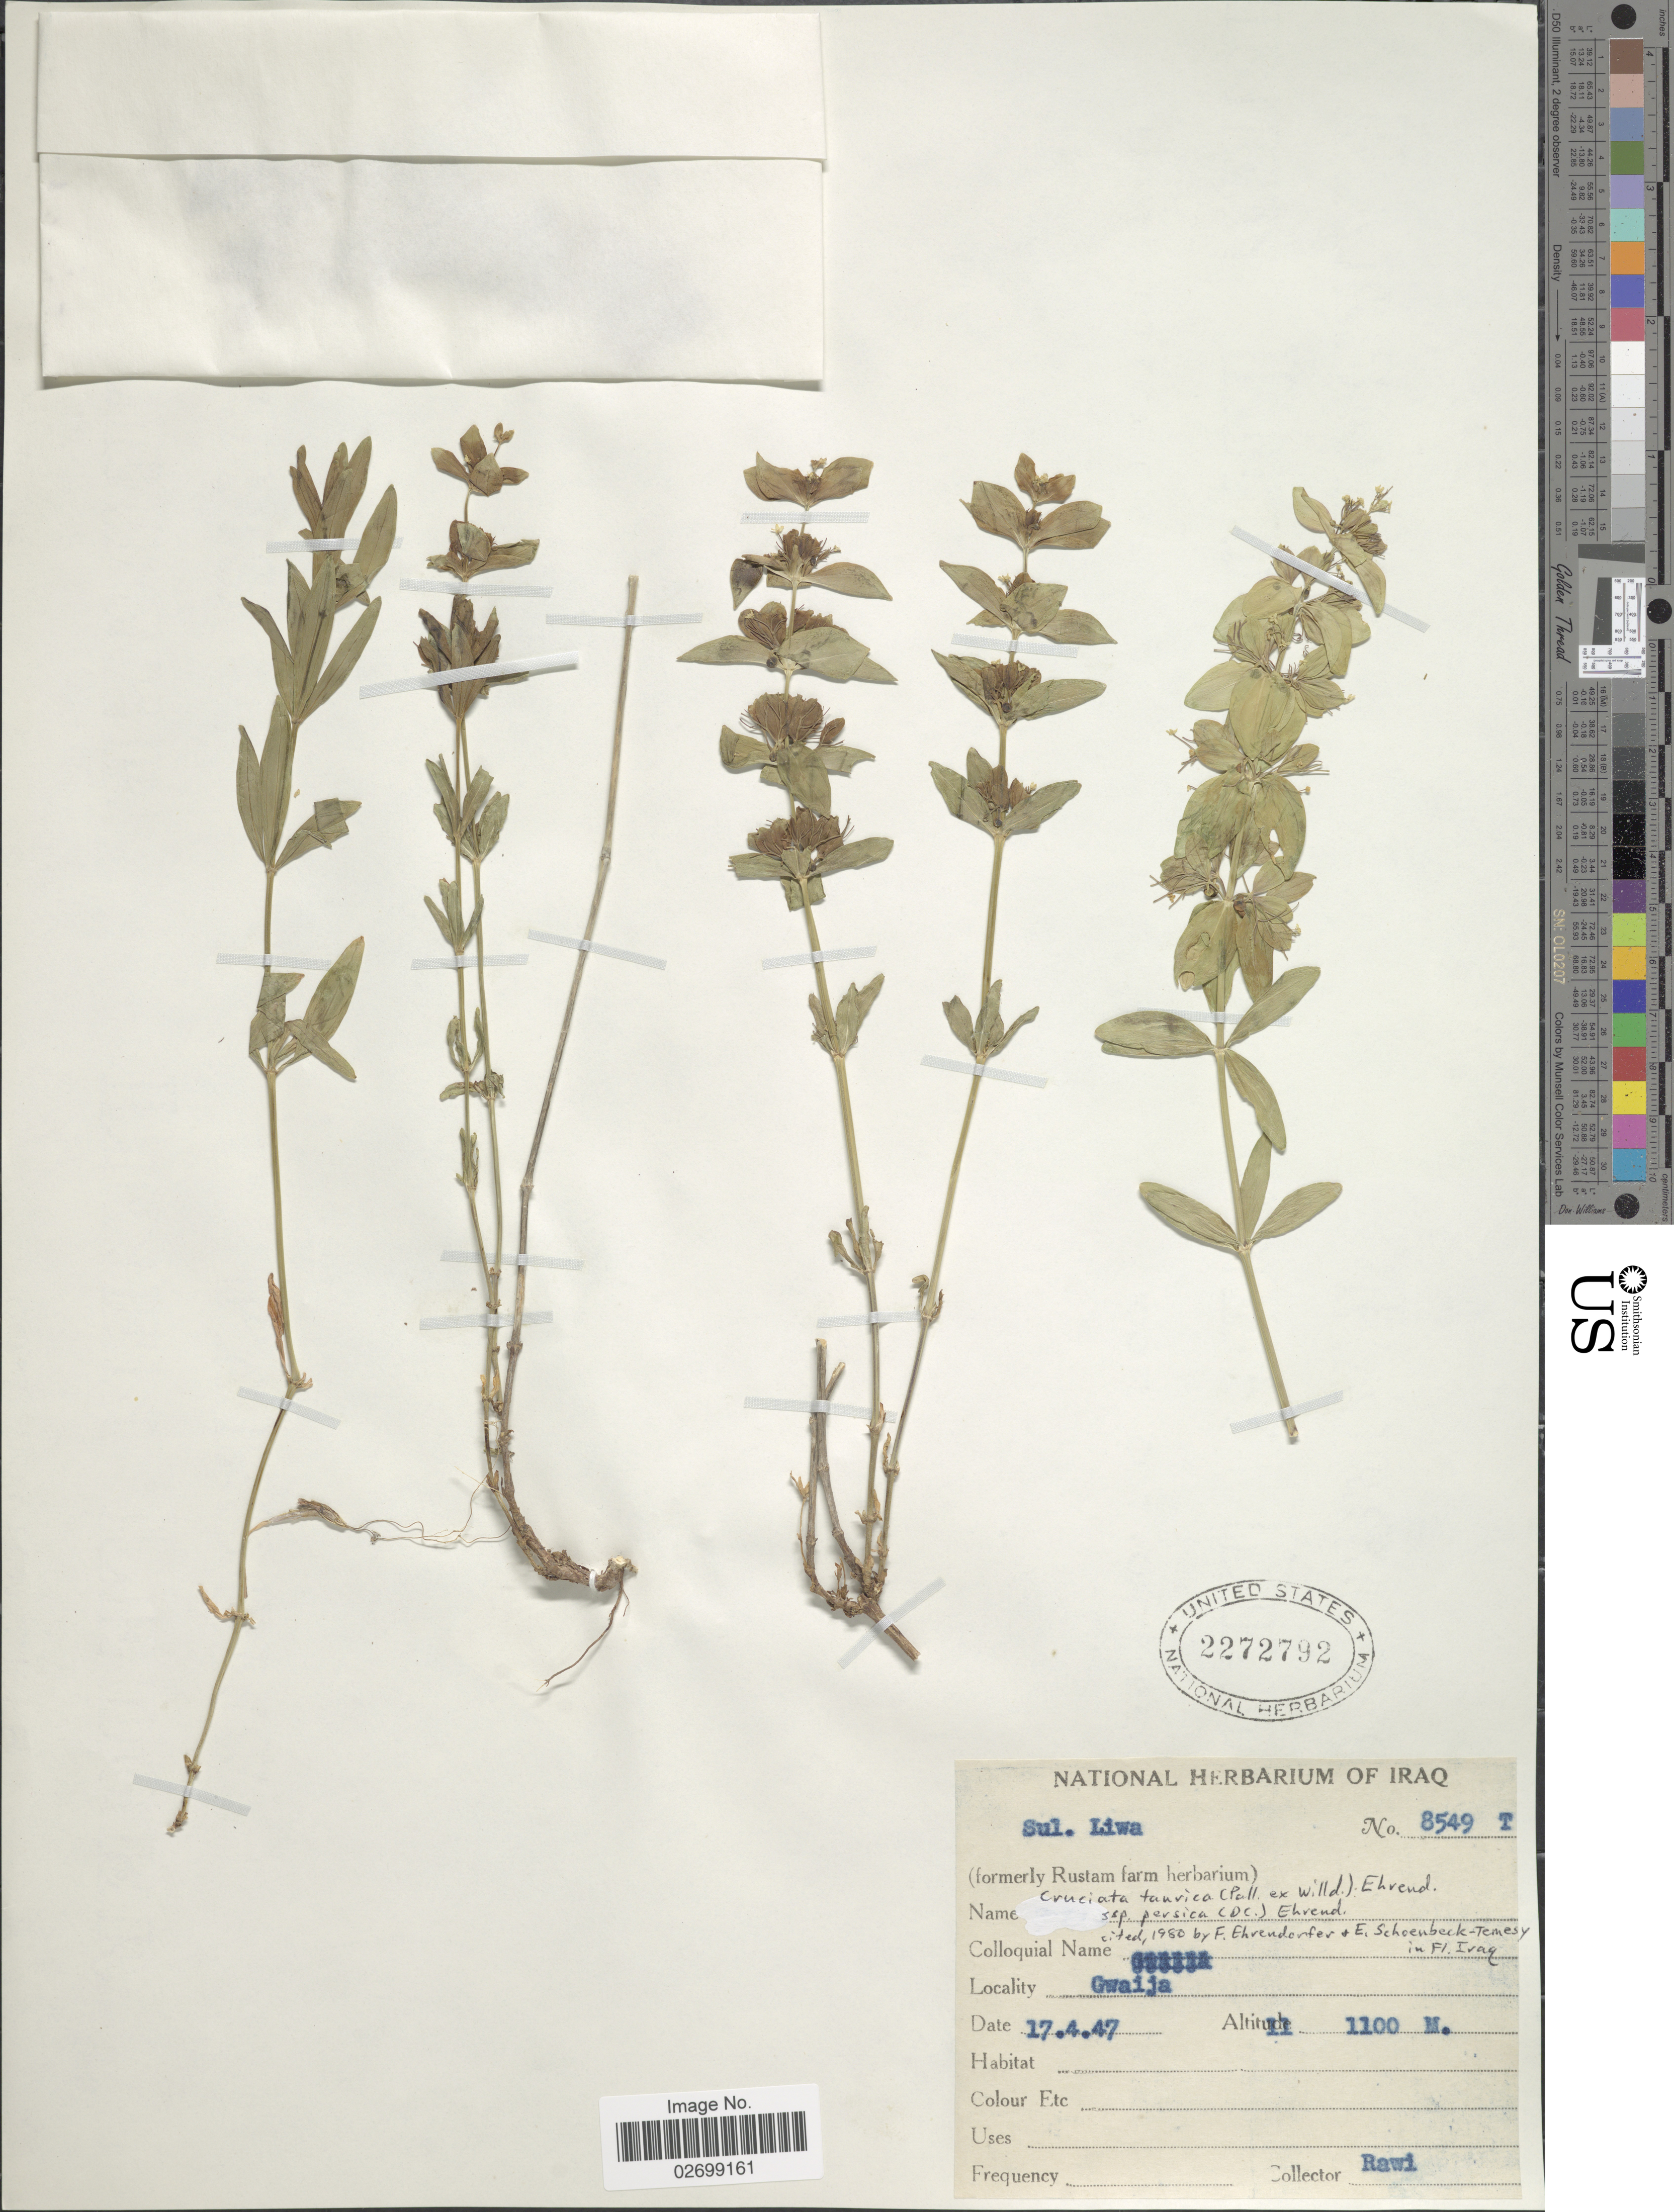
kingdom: Plantae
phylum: Tracheophyta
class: Magnoliopsida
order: Gentianales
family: Rubiaceae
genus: Cruciata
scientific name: Cruciata taurica subsp. persica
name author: (DC.) Ehrend.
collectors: -. Rawi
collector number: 8549T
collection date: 1947-04-17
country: Iraq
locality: Sul. Liwa, Gwaija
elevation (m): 1100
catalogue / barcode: US 2272792